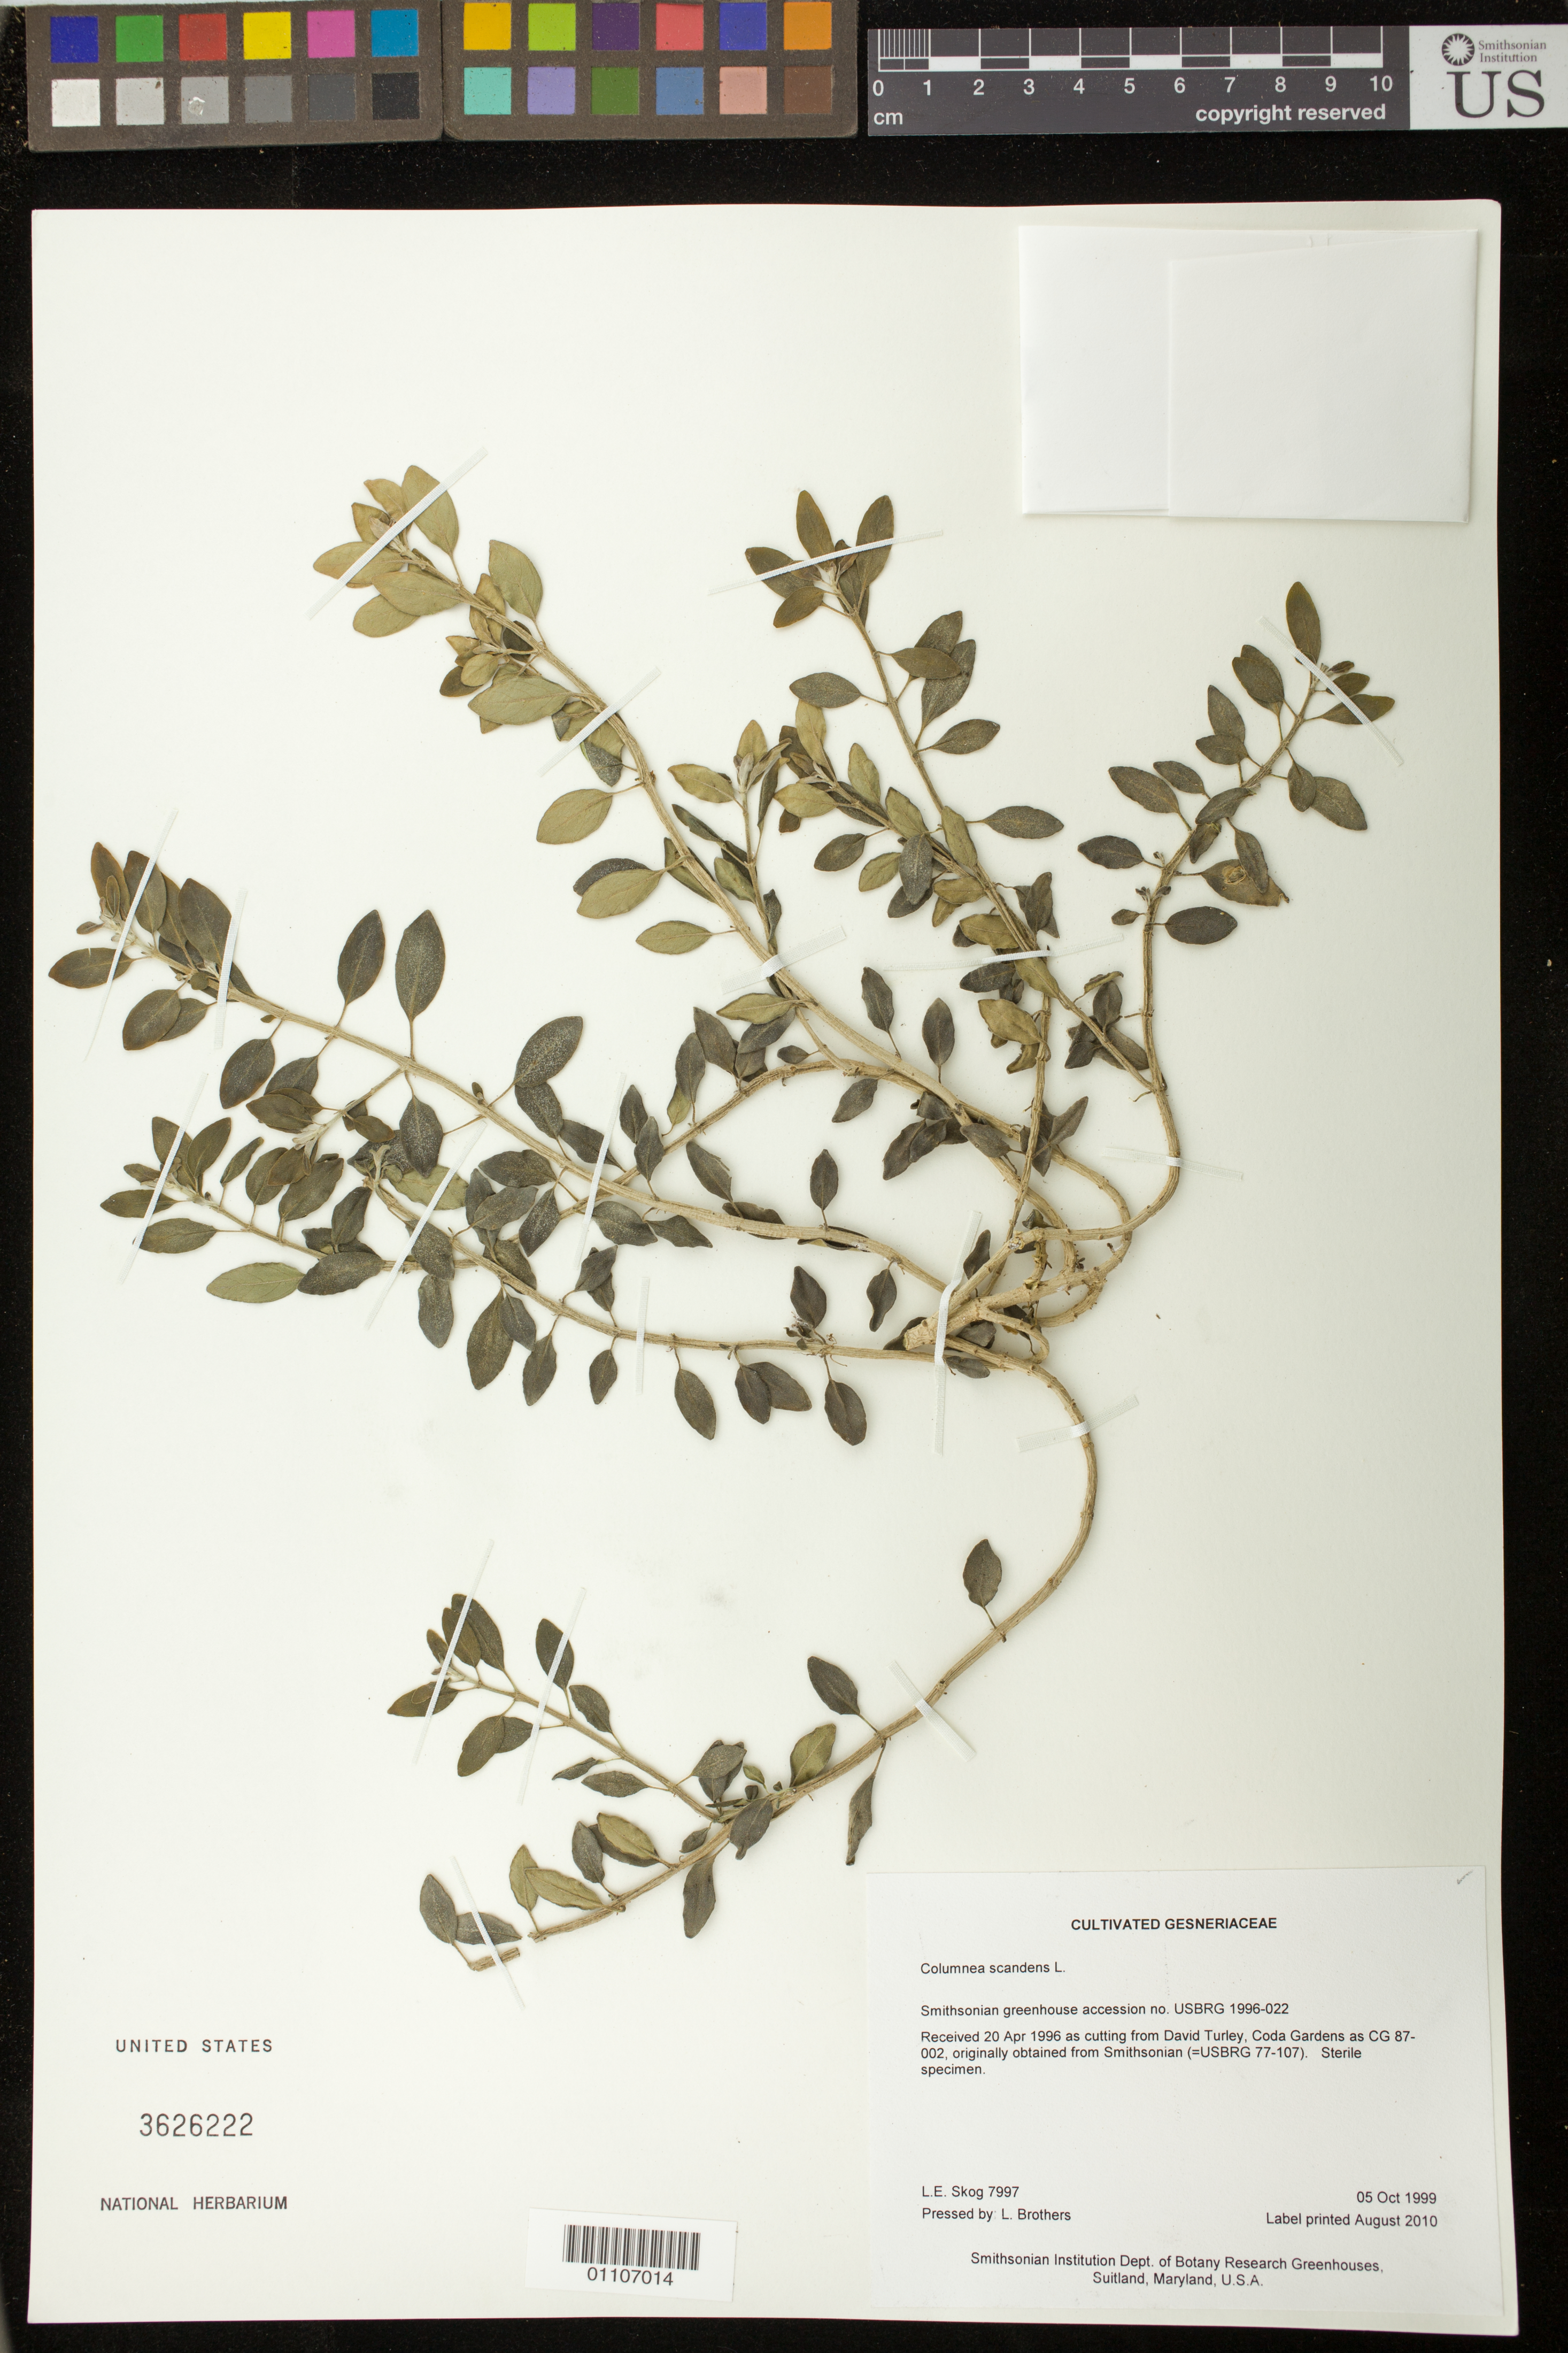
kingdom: Plantae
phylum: Tracheophyta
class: Magnoliopsida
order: Lamiales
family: Gesneriaceae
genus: Columnea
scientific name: Columnea scandens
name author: L.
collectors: L. E. Skog & L. Brothers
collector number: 7997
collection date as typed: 05 Oct 1999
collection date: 1999-10-05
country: United States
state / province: Maryland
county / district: Prince George's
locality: Smithsonian Institution Dept. of Botany Research Greenhouses, Suitland, Maryland, U.S.A.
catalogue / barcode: US 3626222